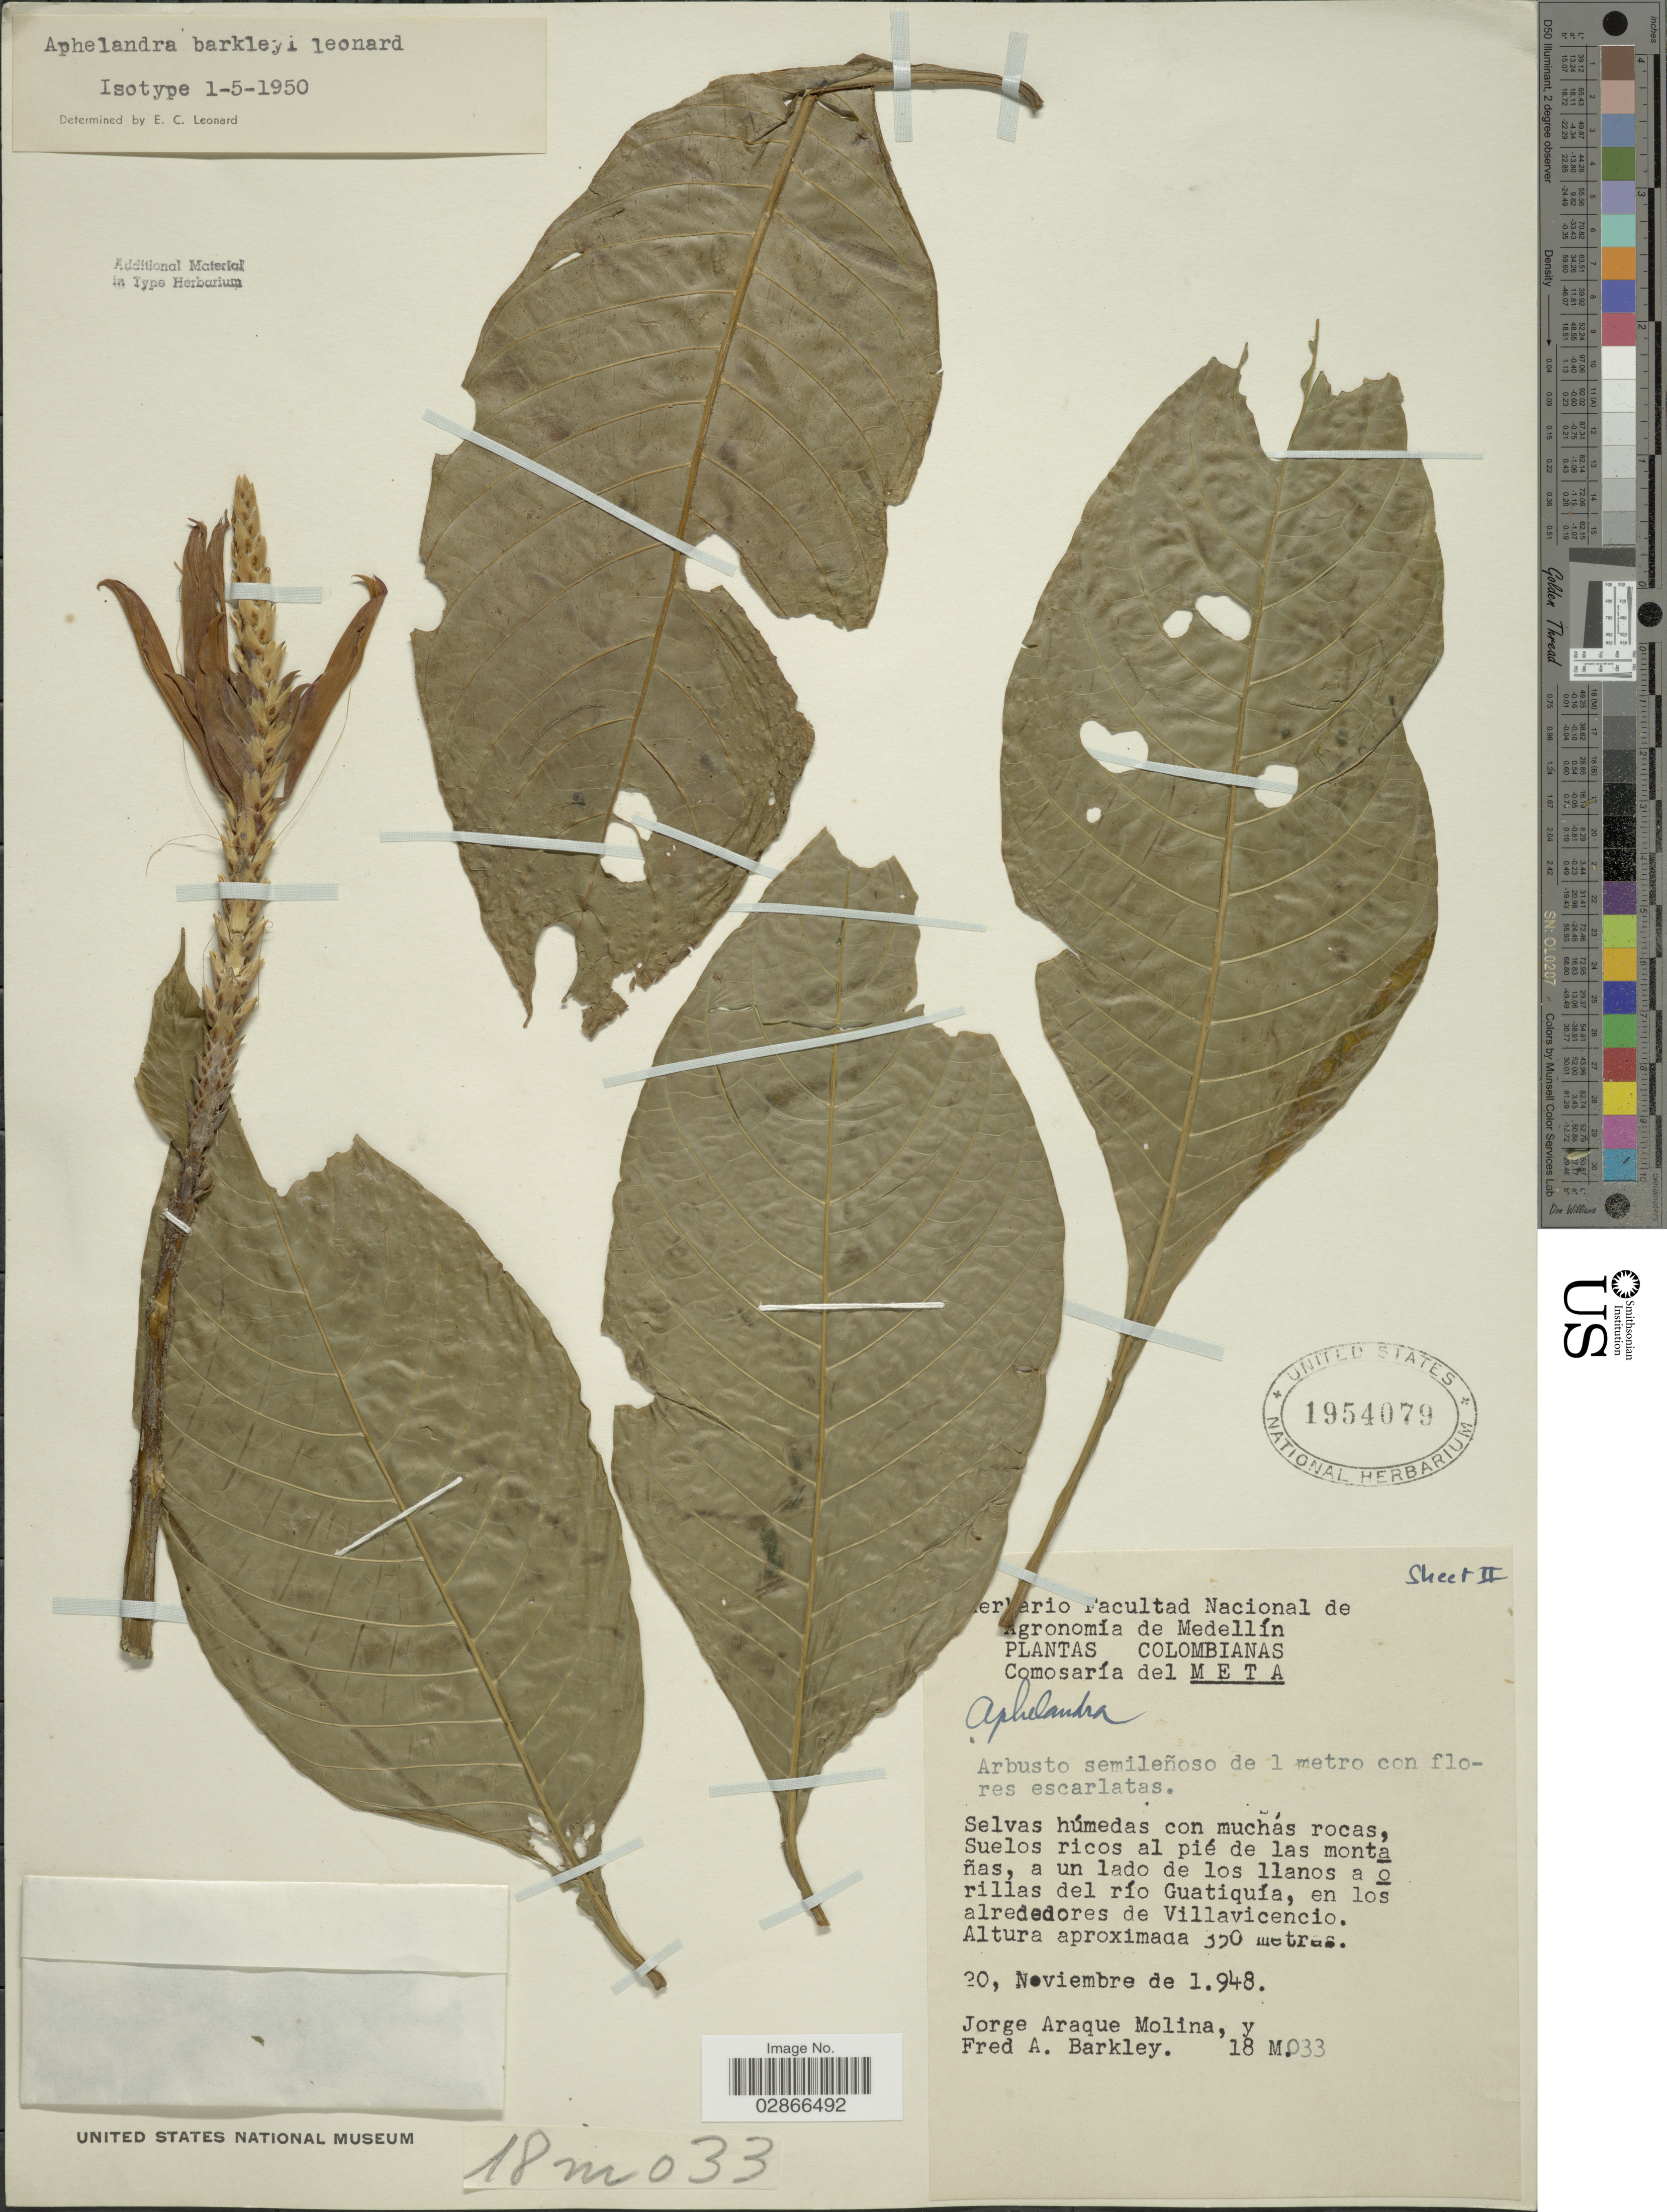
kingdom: Plantae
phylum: Tracheophyta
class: Magnoliopsida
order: Lamiales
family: Acanthaceae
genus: Aphelandra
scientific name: Aphelandra barkleyi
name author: Leonard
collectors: J. A. Molina & F. A. Barkley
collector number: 18M033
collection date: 1948-11-20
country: Colombia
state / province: Meta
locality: Comisaría del Meta. A un lado de los llanos a orillas del río Guatiquía, en los alrededores de Villavicencio.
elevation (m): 350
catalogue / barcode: US 1954079